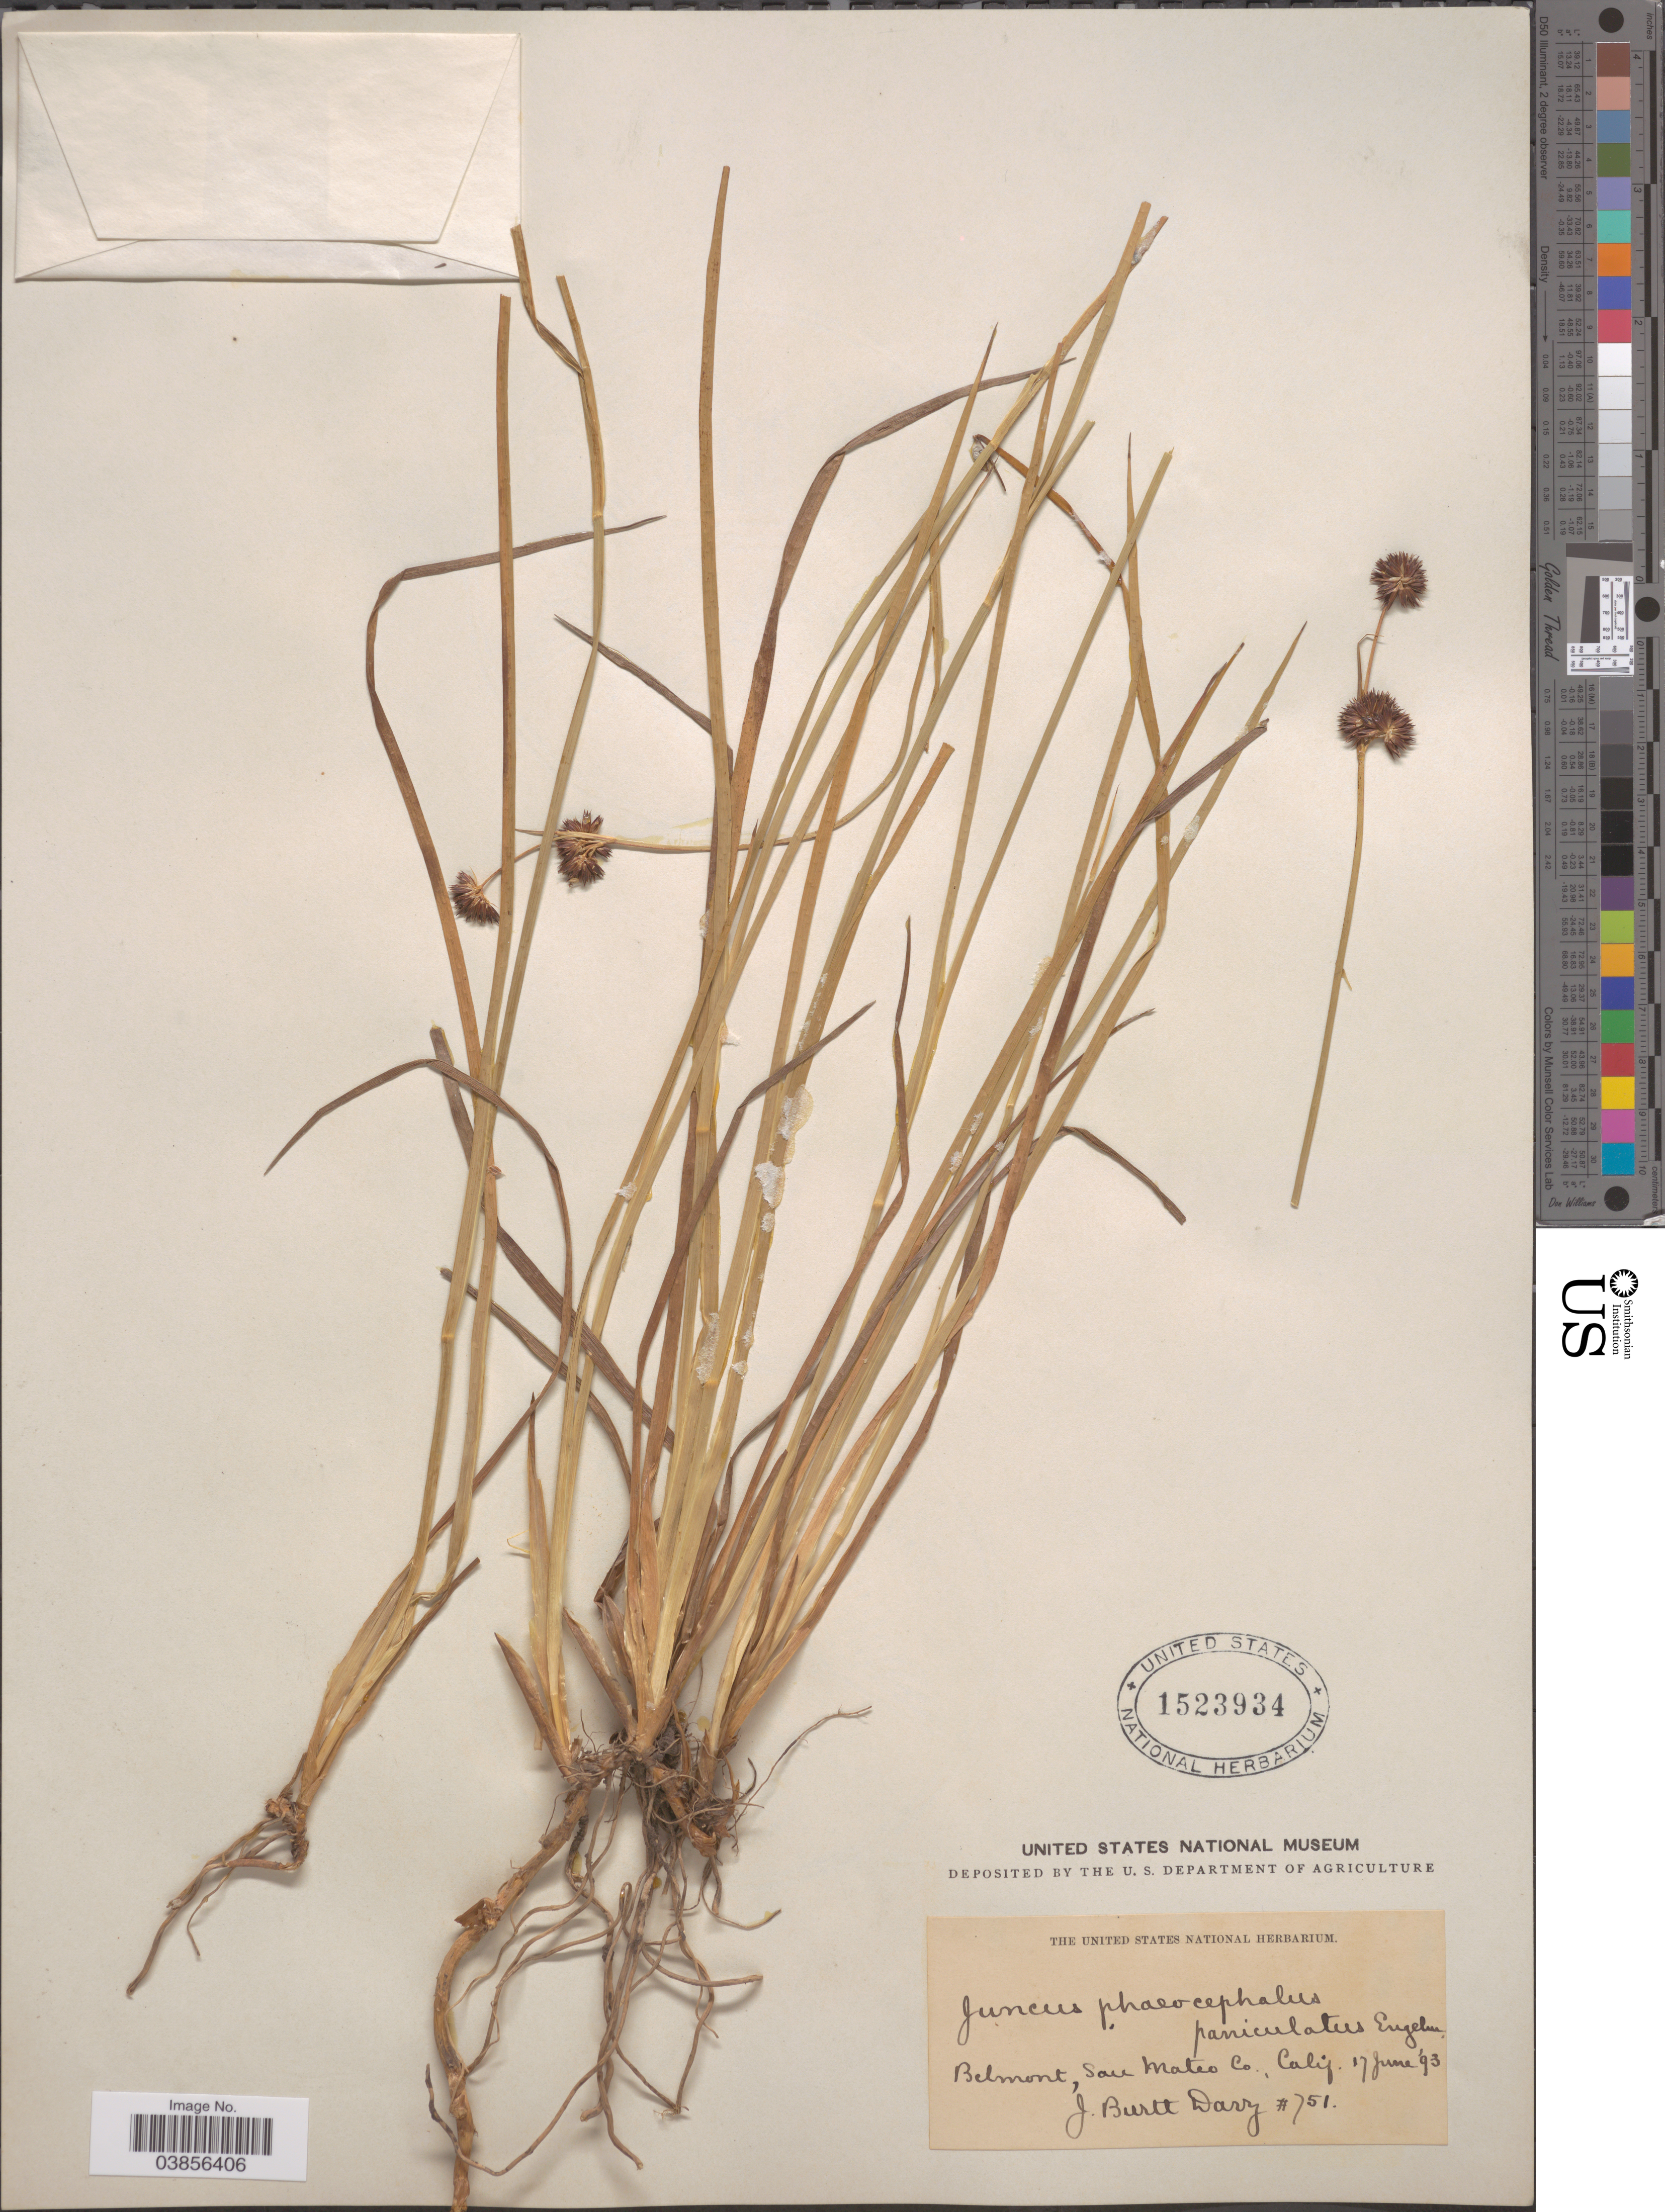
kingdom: Plantae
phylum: Tracheophyta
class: Liliopsida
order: Poales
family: Juncaceae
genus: Juncus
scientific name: Juncus phaeocephalus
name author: Engelm.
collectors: J. Burtt Davy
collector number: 751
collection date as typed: Transcribed d/m/y: 17/6/93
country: United States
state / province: California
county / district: San Mateo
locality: Belmont, San Mateo Co.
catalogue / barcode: US 1523934